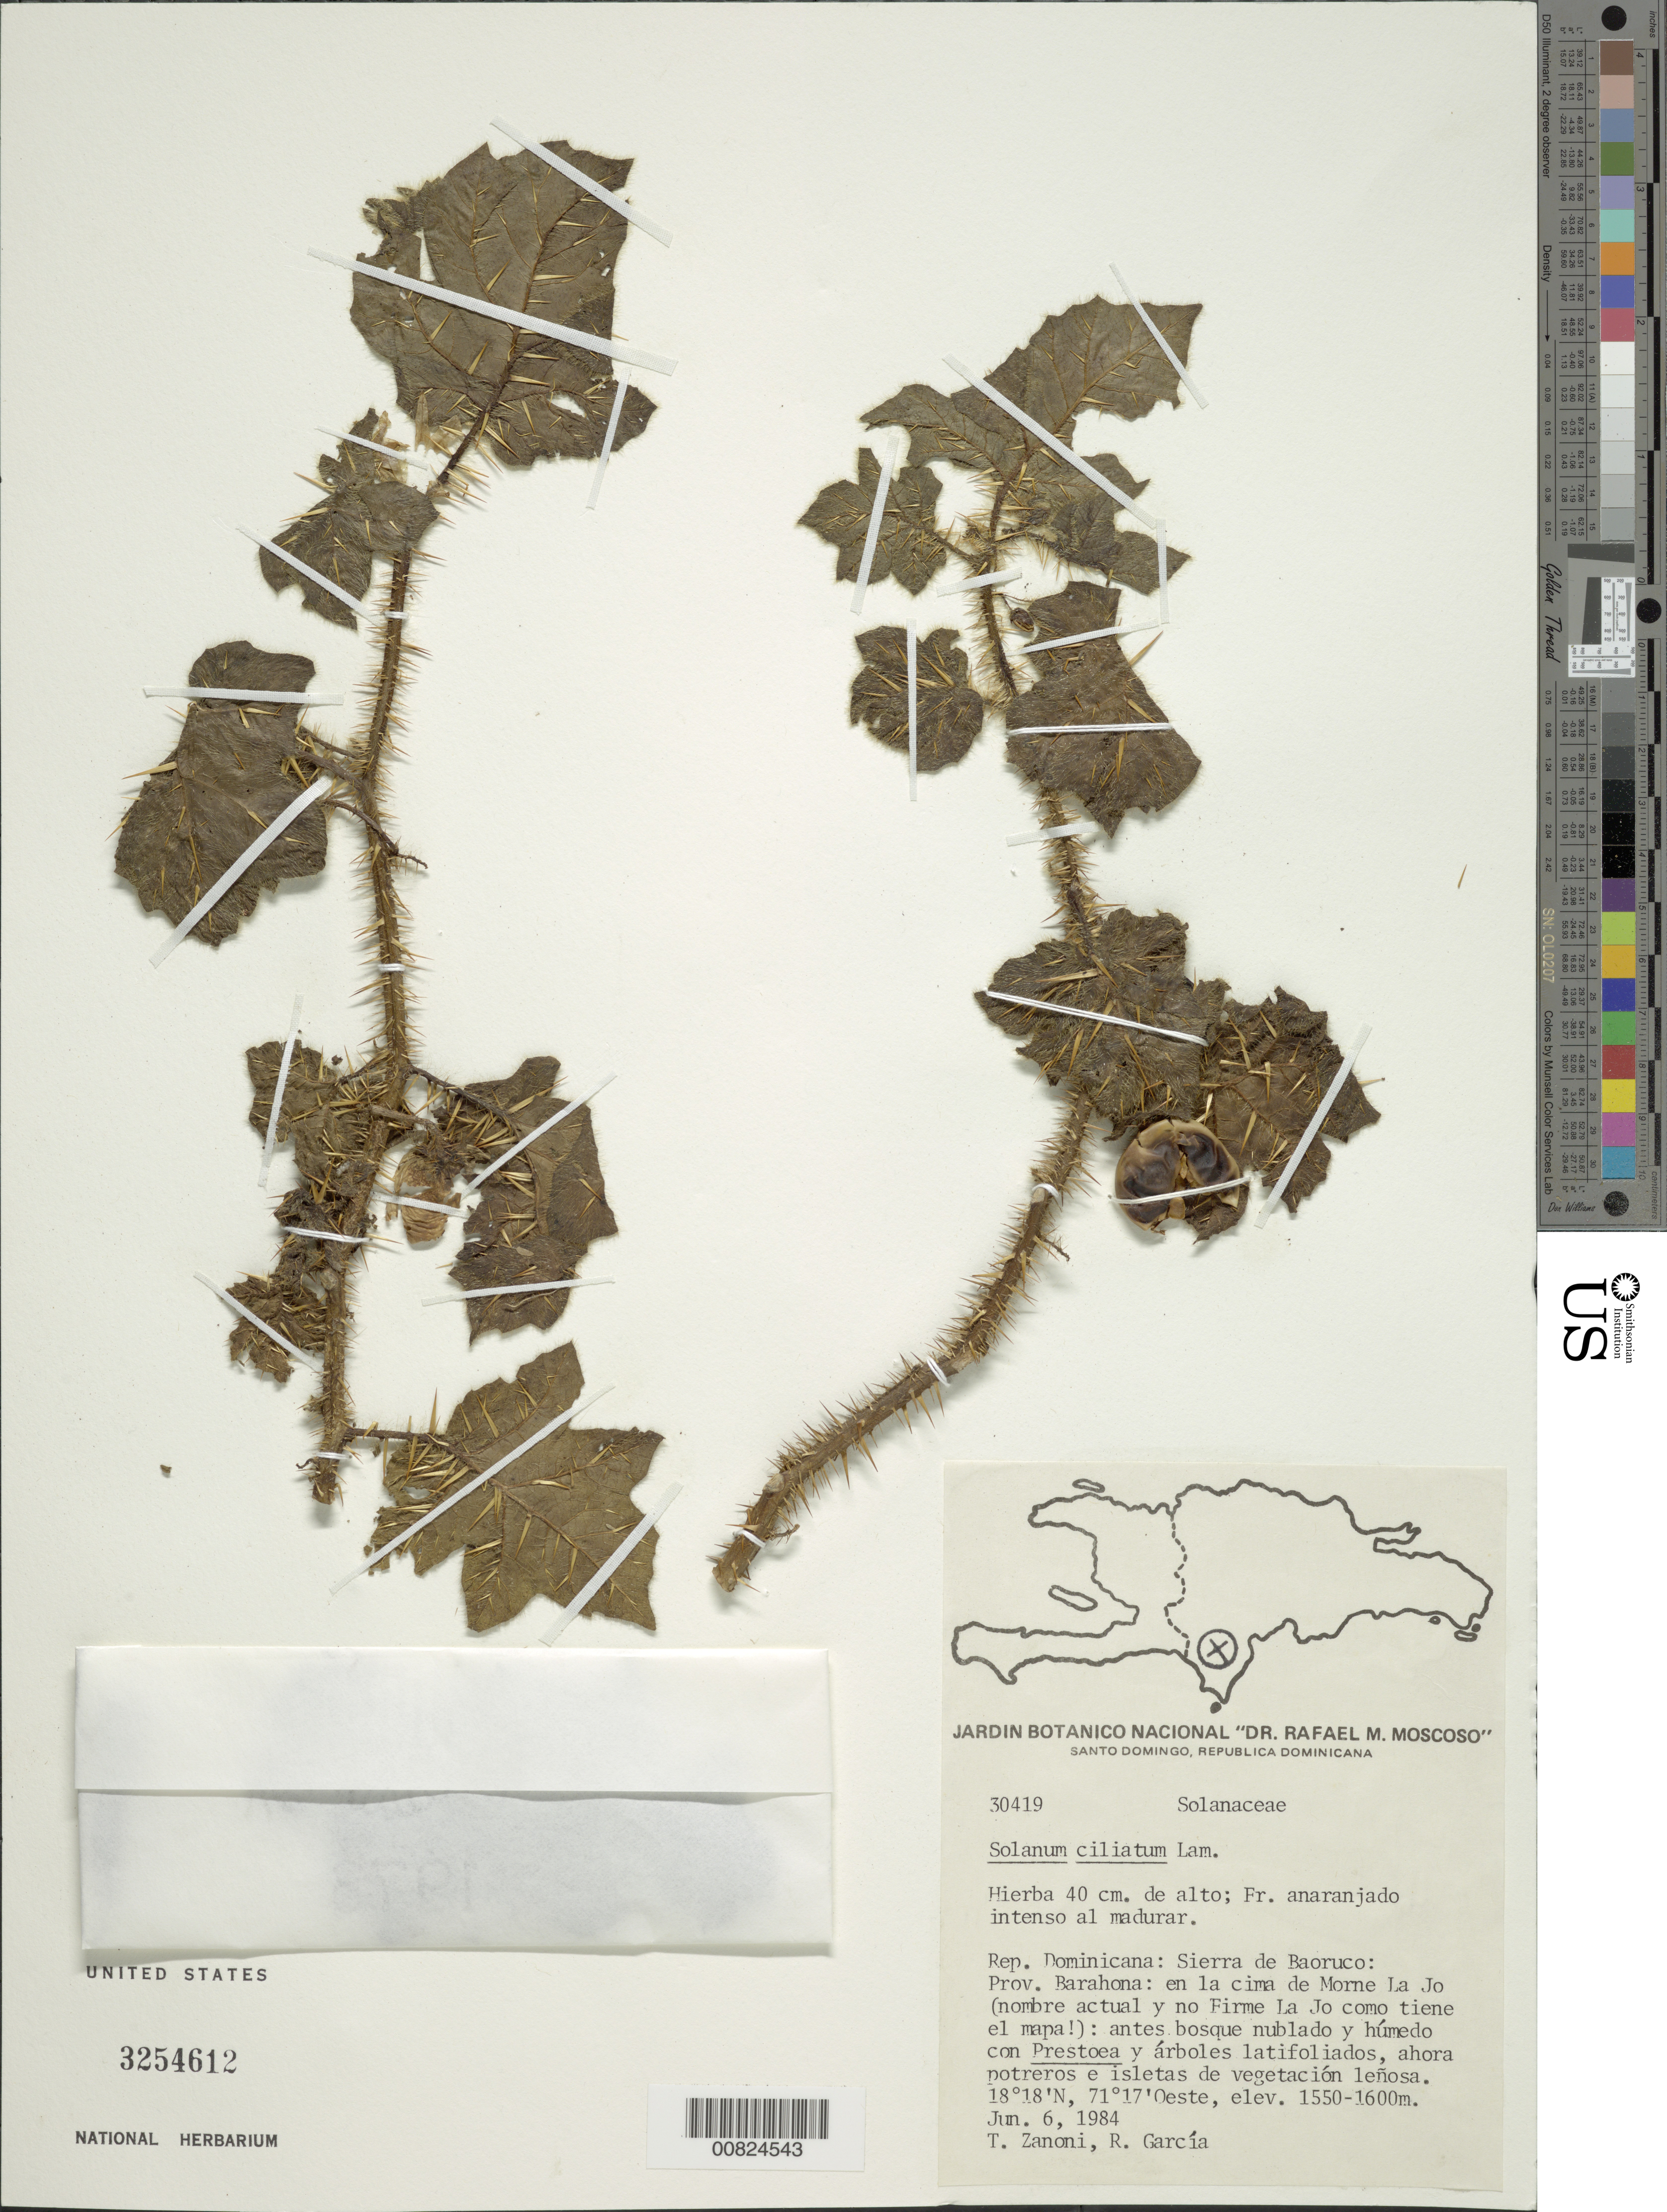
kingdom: Plantae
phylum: Tracheophyta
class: Magnoliopsida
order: Solanales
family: Solanaceae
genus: Solanum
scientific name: Solanum capsicoides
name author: All.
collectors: T. A. Zanoni & R. G. García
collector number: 30419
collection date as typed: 06 Jun 1984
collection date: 1984-06-06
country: Dominican Republic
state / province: Barahona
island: Hispaniola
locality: Sierra de Baoruco, en la cima de Morne La Jo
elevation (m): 1550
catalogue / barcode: US 3254612